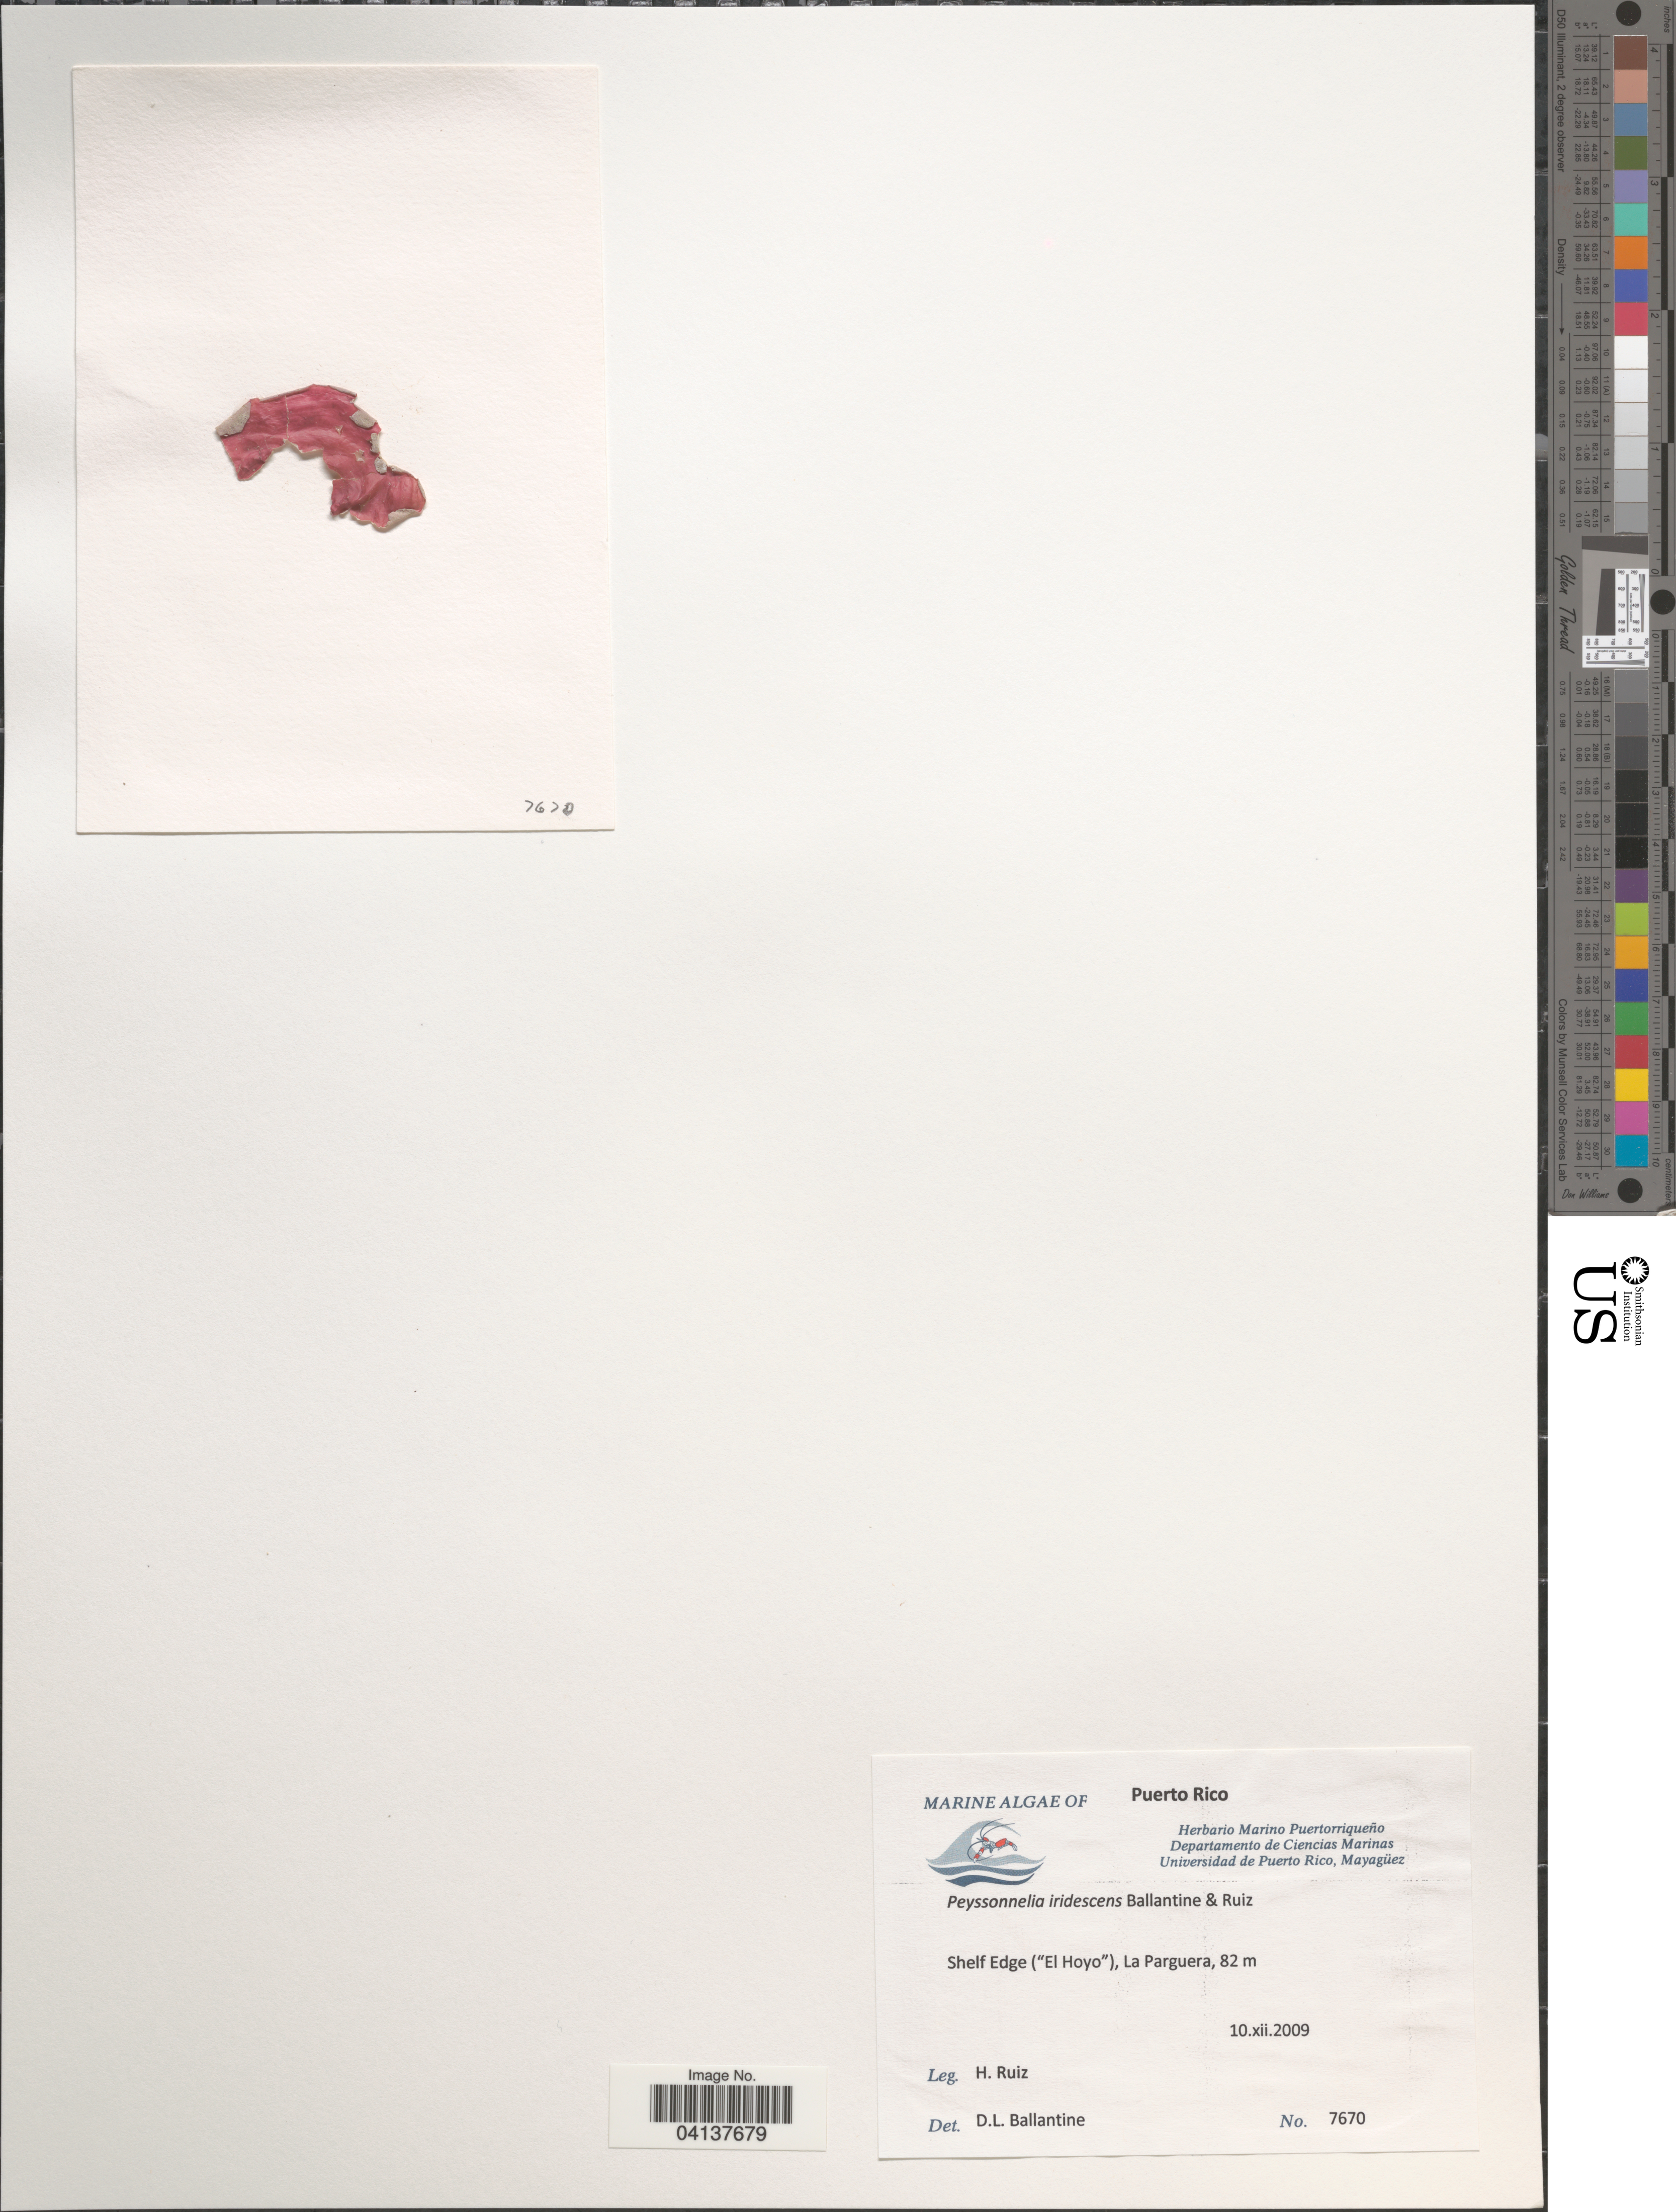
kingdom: Plantae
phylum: Rhodophyta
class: Florideophyceae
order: Peyssonneliales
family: Peyssonneliaceae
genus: Peyssonnelia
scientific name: Peyssonnelia iridescens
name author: D.L. Ballant. & H.Ruiz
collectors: H. Ruiz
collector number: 7670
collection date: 2009-12-10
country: Puerto Rico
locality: Shelf Edge ("El Hoyo"), La Parguera.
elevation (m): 82